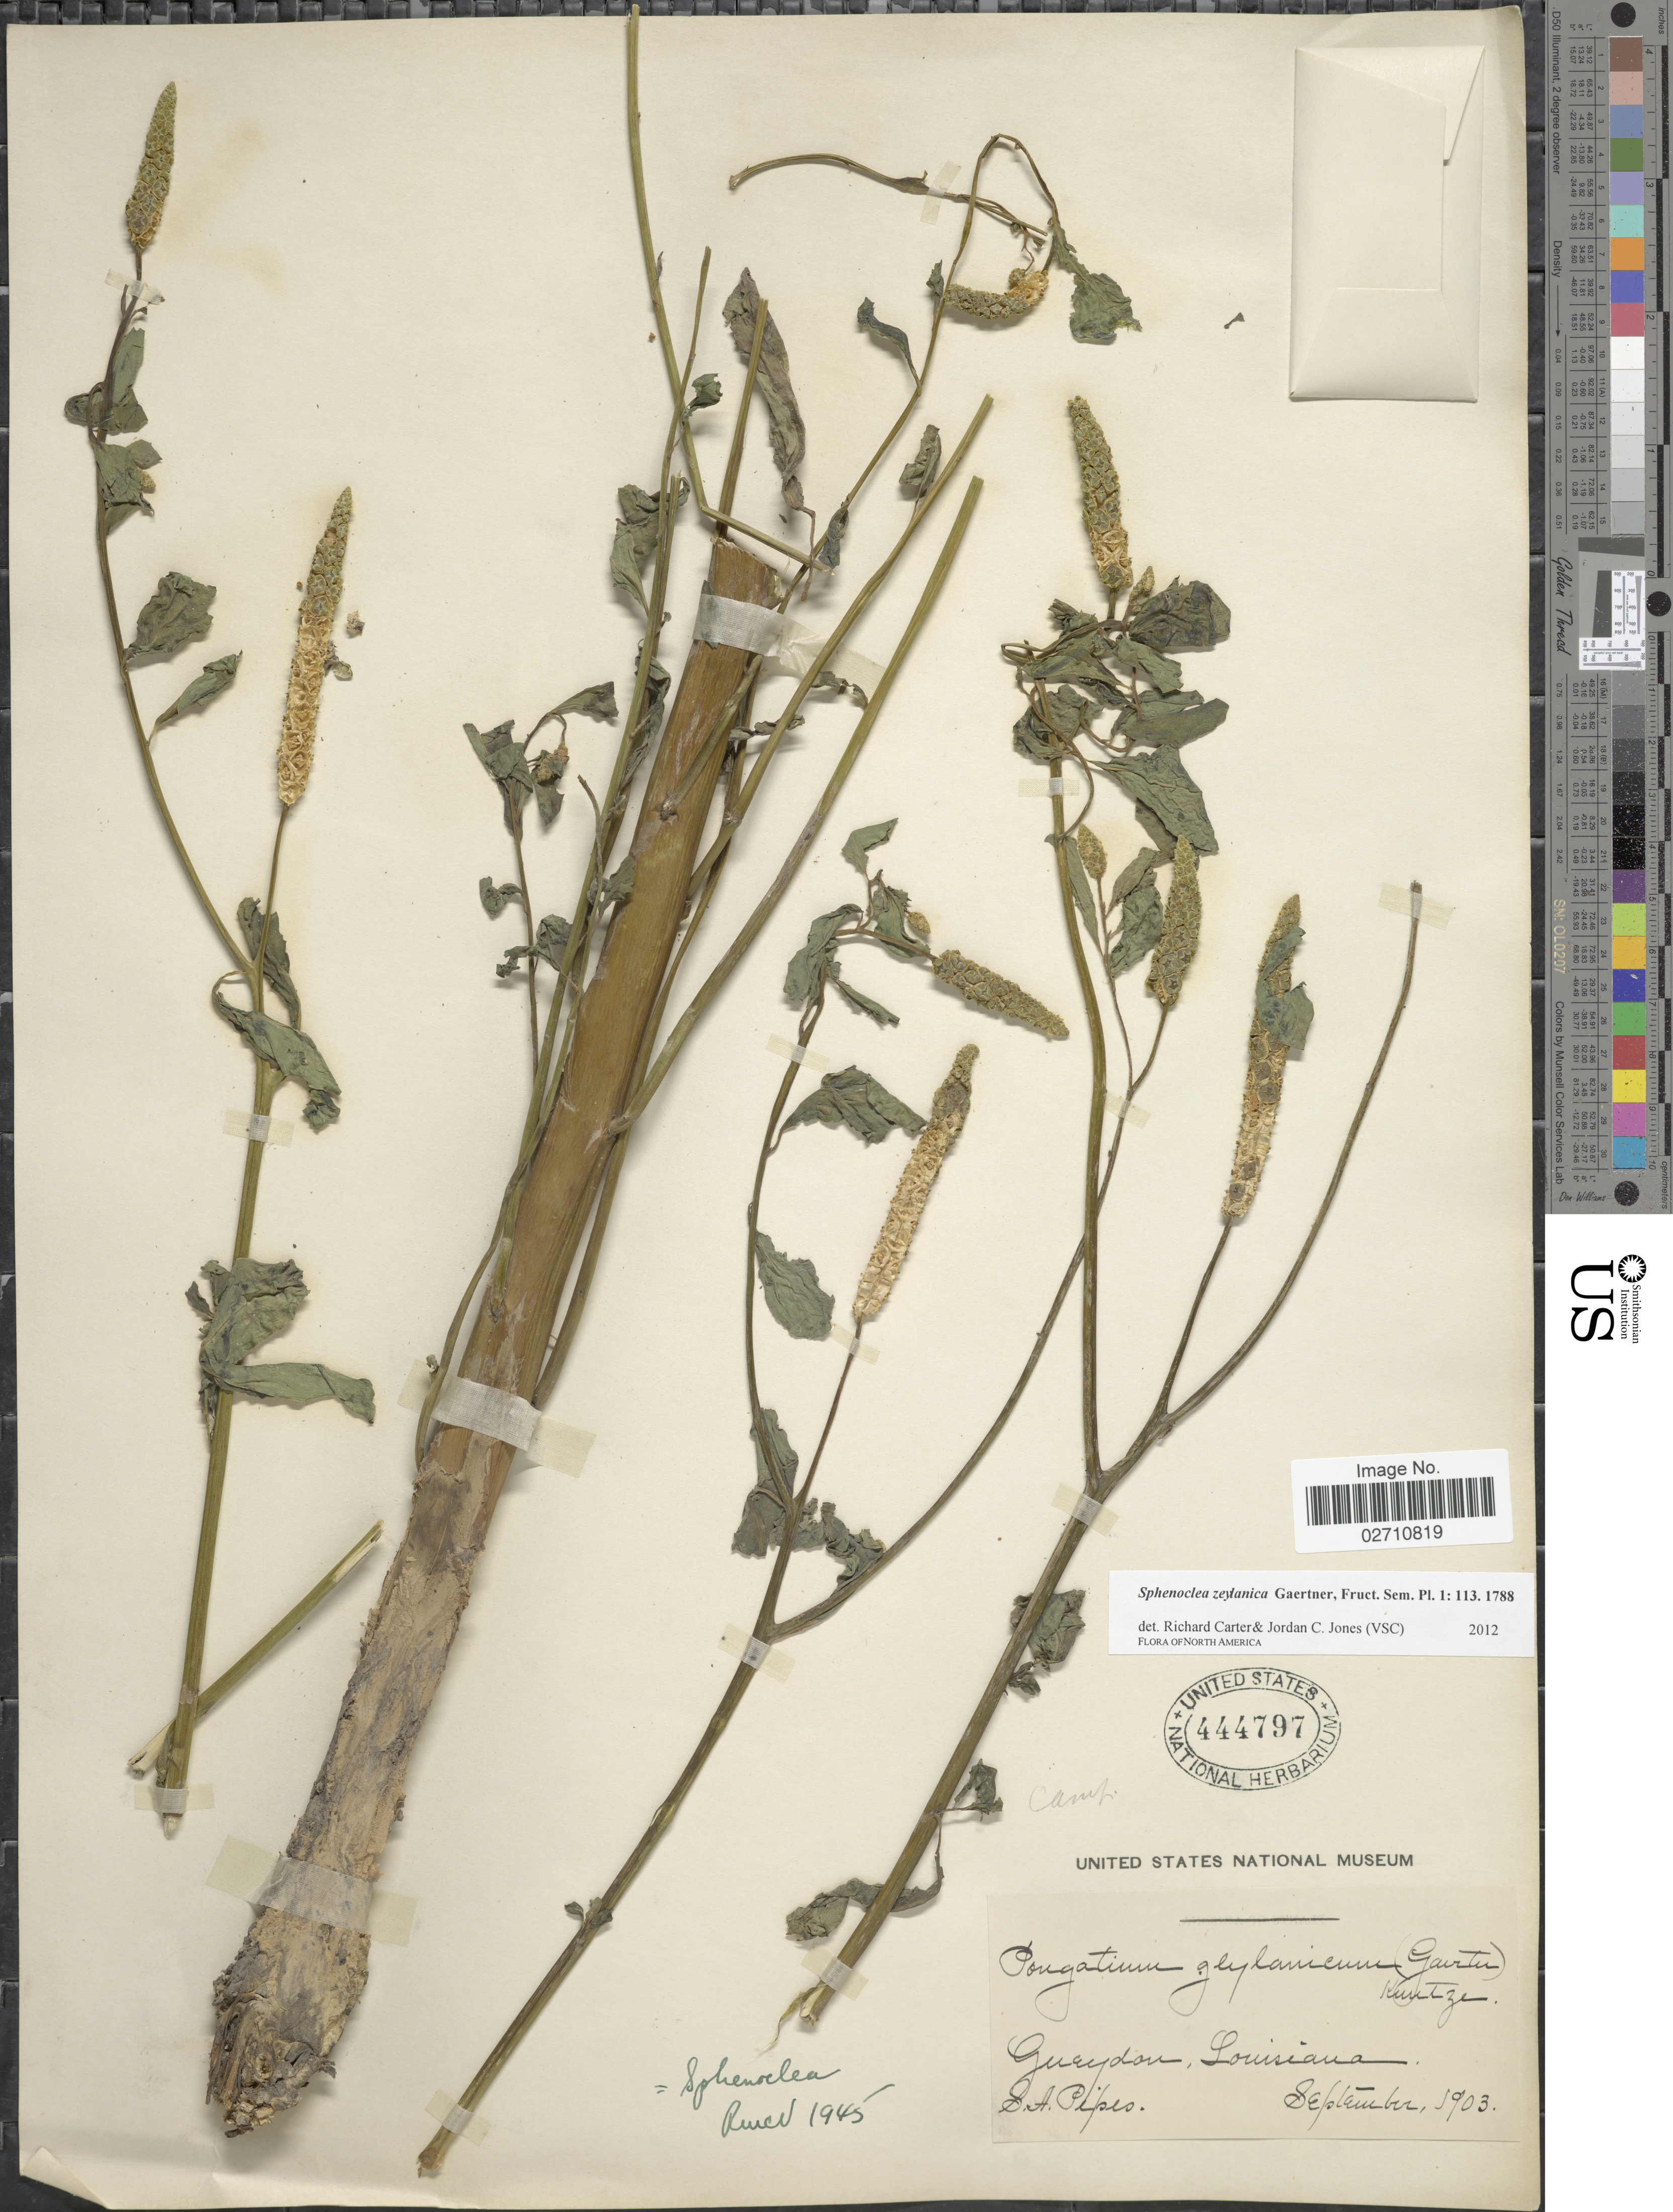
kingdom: Plantae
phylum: Tracheophyta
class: Magnoliopsida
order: Solanales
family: Sphenocleaceae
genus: Sphenoclea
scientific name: Sphenoclea zeylanica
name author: Gaertn.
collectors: S. Pipes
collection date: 1903-09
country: United States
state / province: Louisiana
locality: Gueydan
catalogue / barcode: US 444797